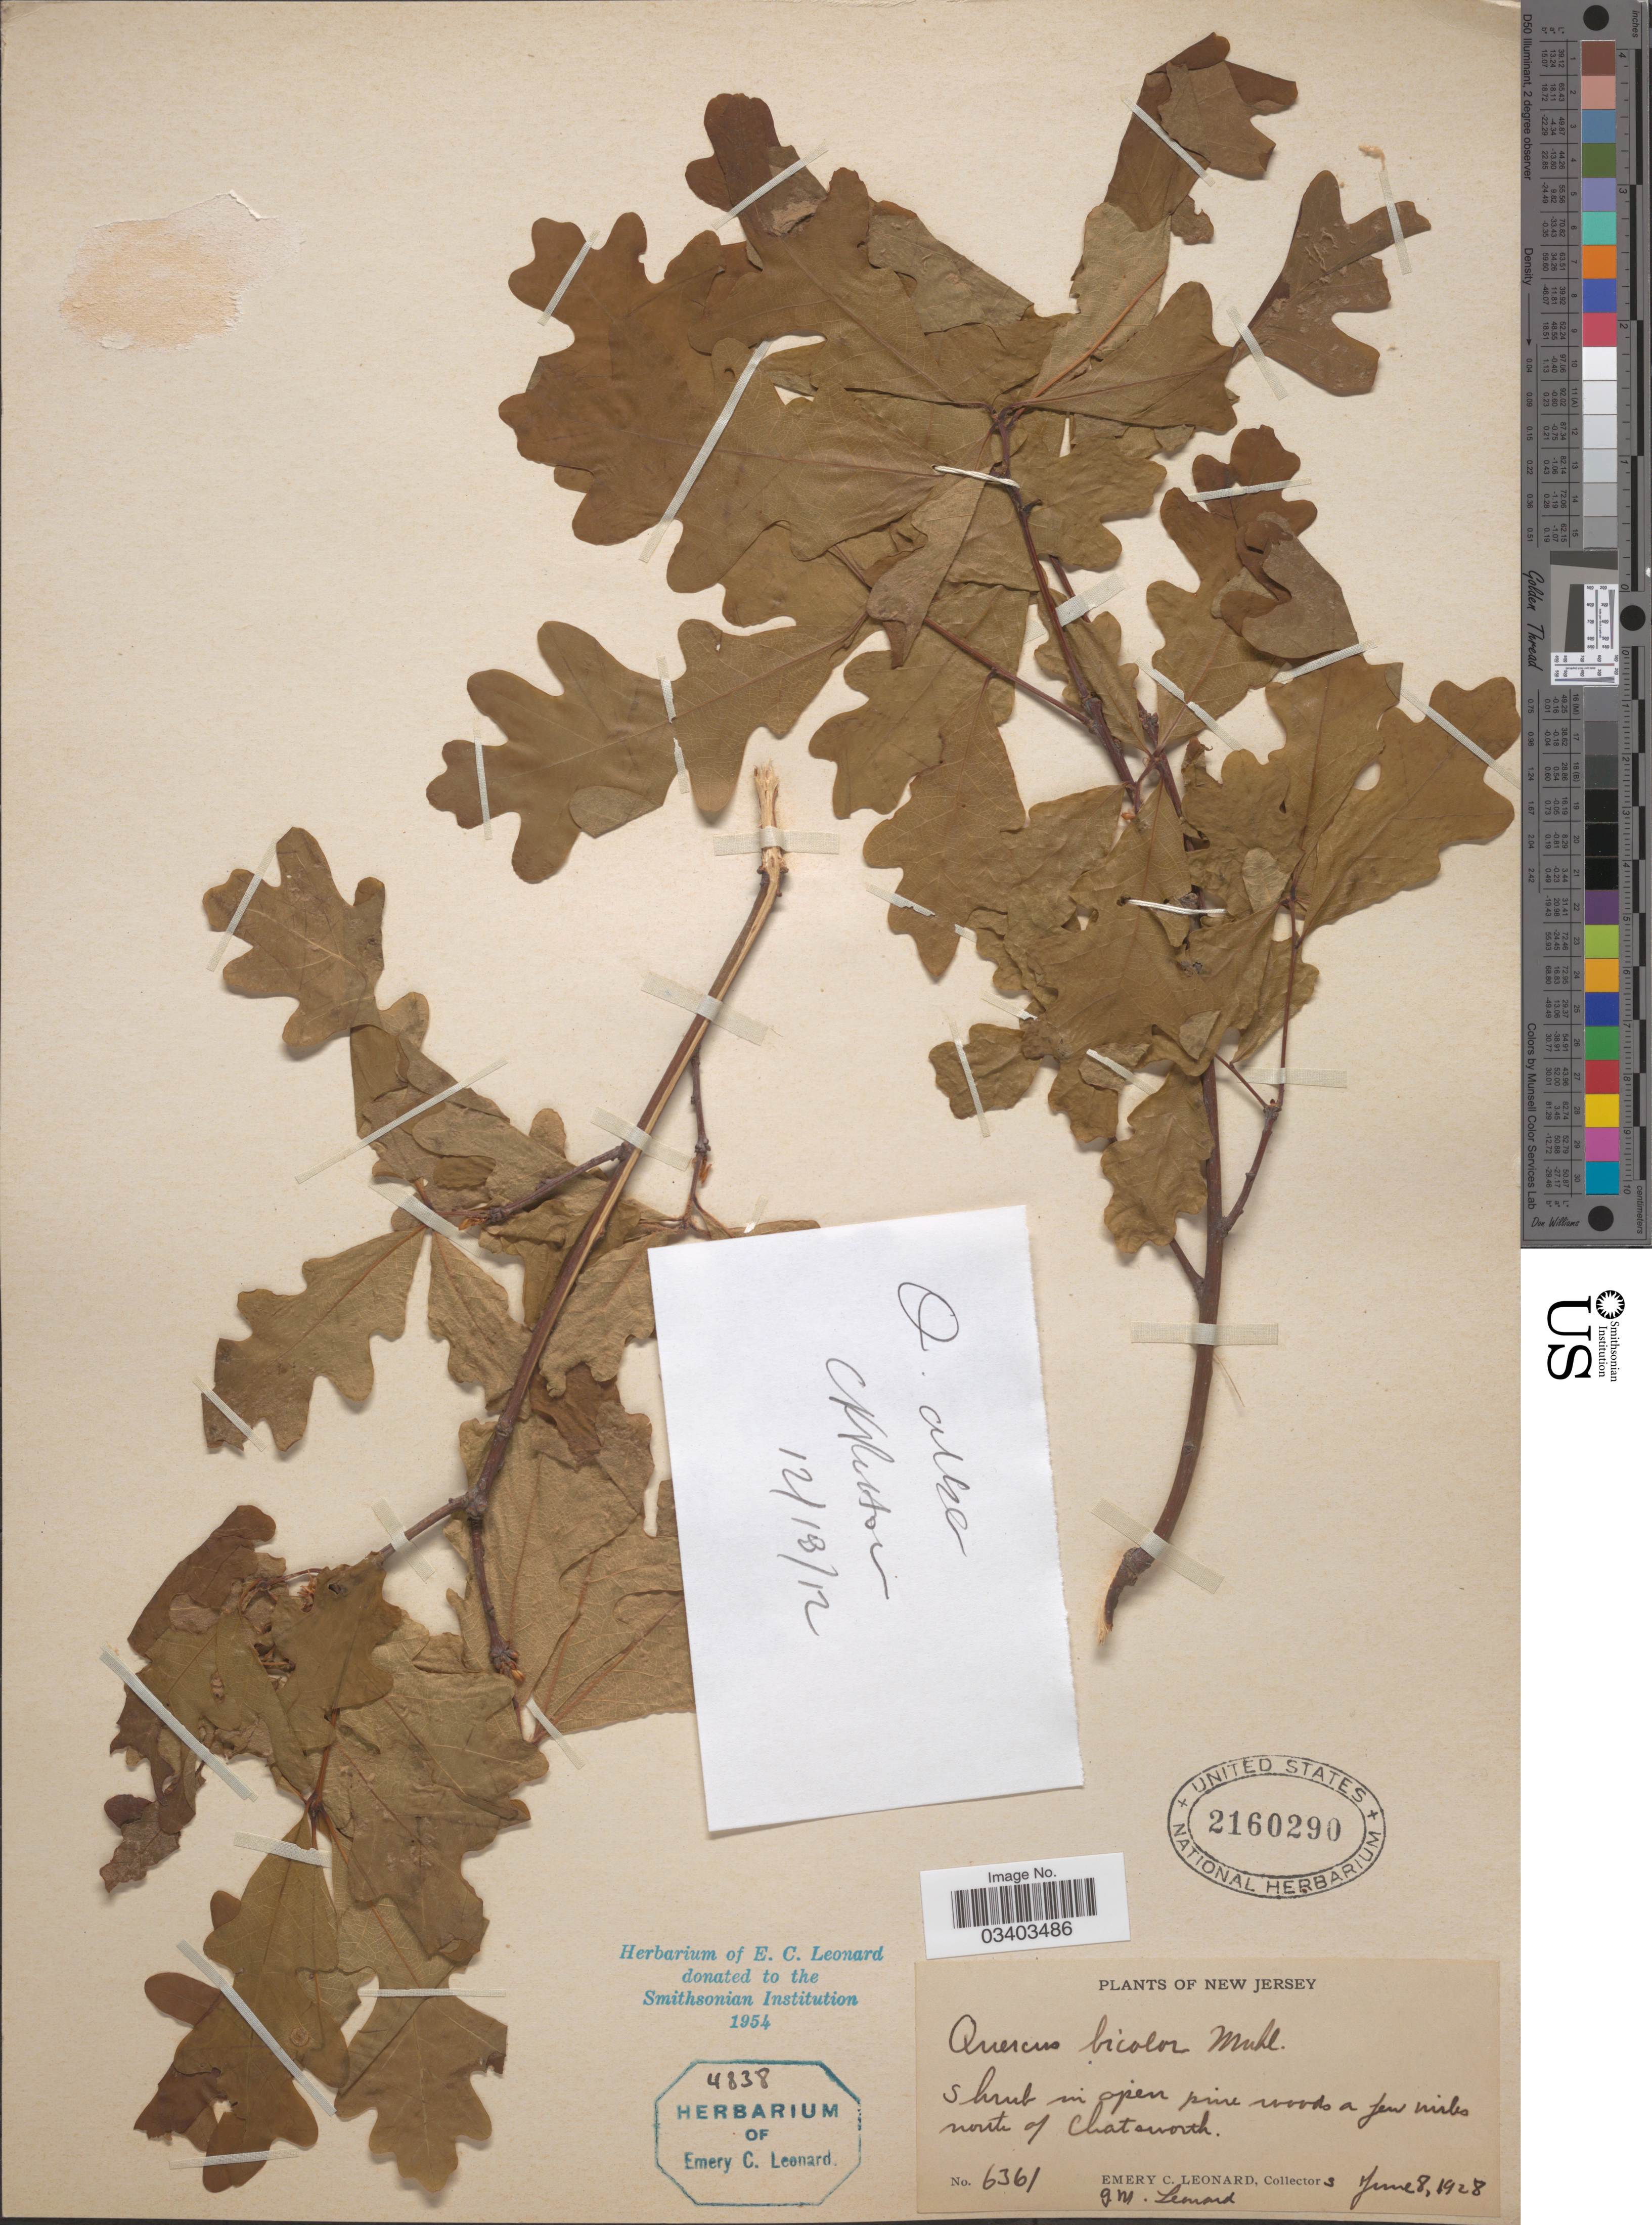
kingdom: Plantae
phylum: Tracheophyta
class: Magnoliopsida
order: Fagales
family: Fagaceae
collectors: E. C. Leonard & G. M. Leonard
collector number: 6361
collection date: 1928-06-08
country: United States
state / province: New Jersey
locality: Shrub in open pine woods a few miles north of Chatsworth.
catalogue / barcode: US 2160290